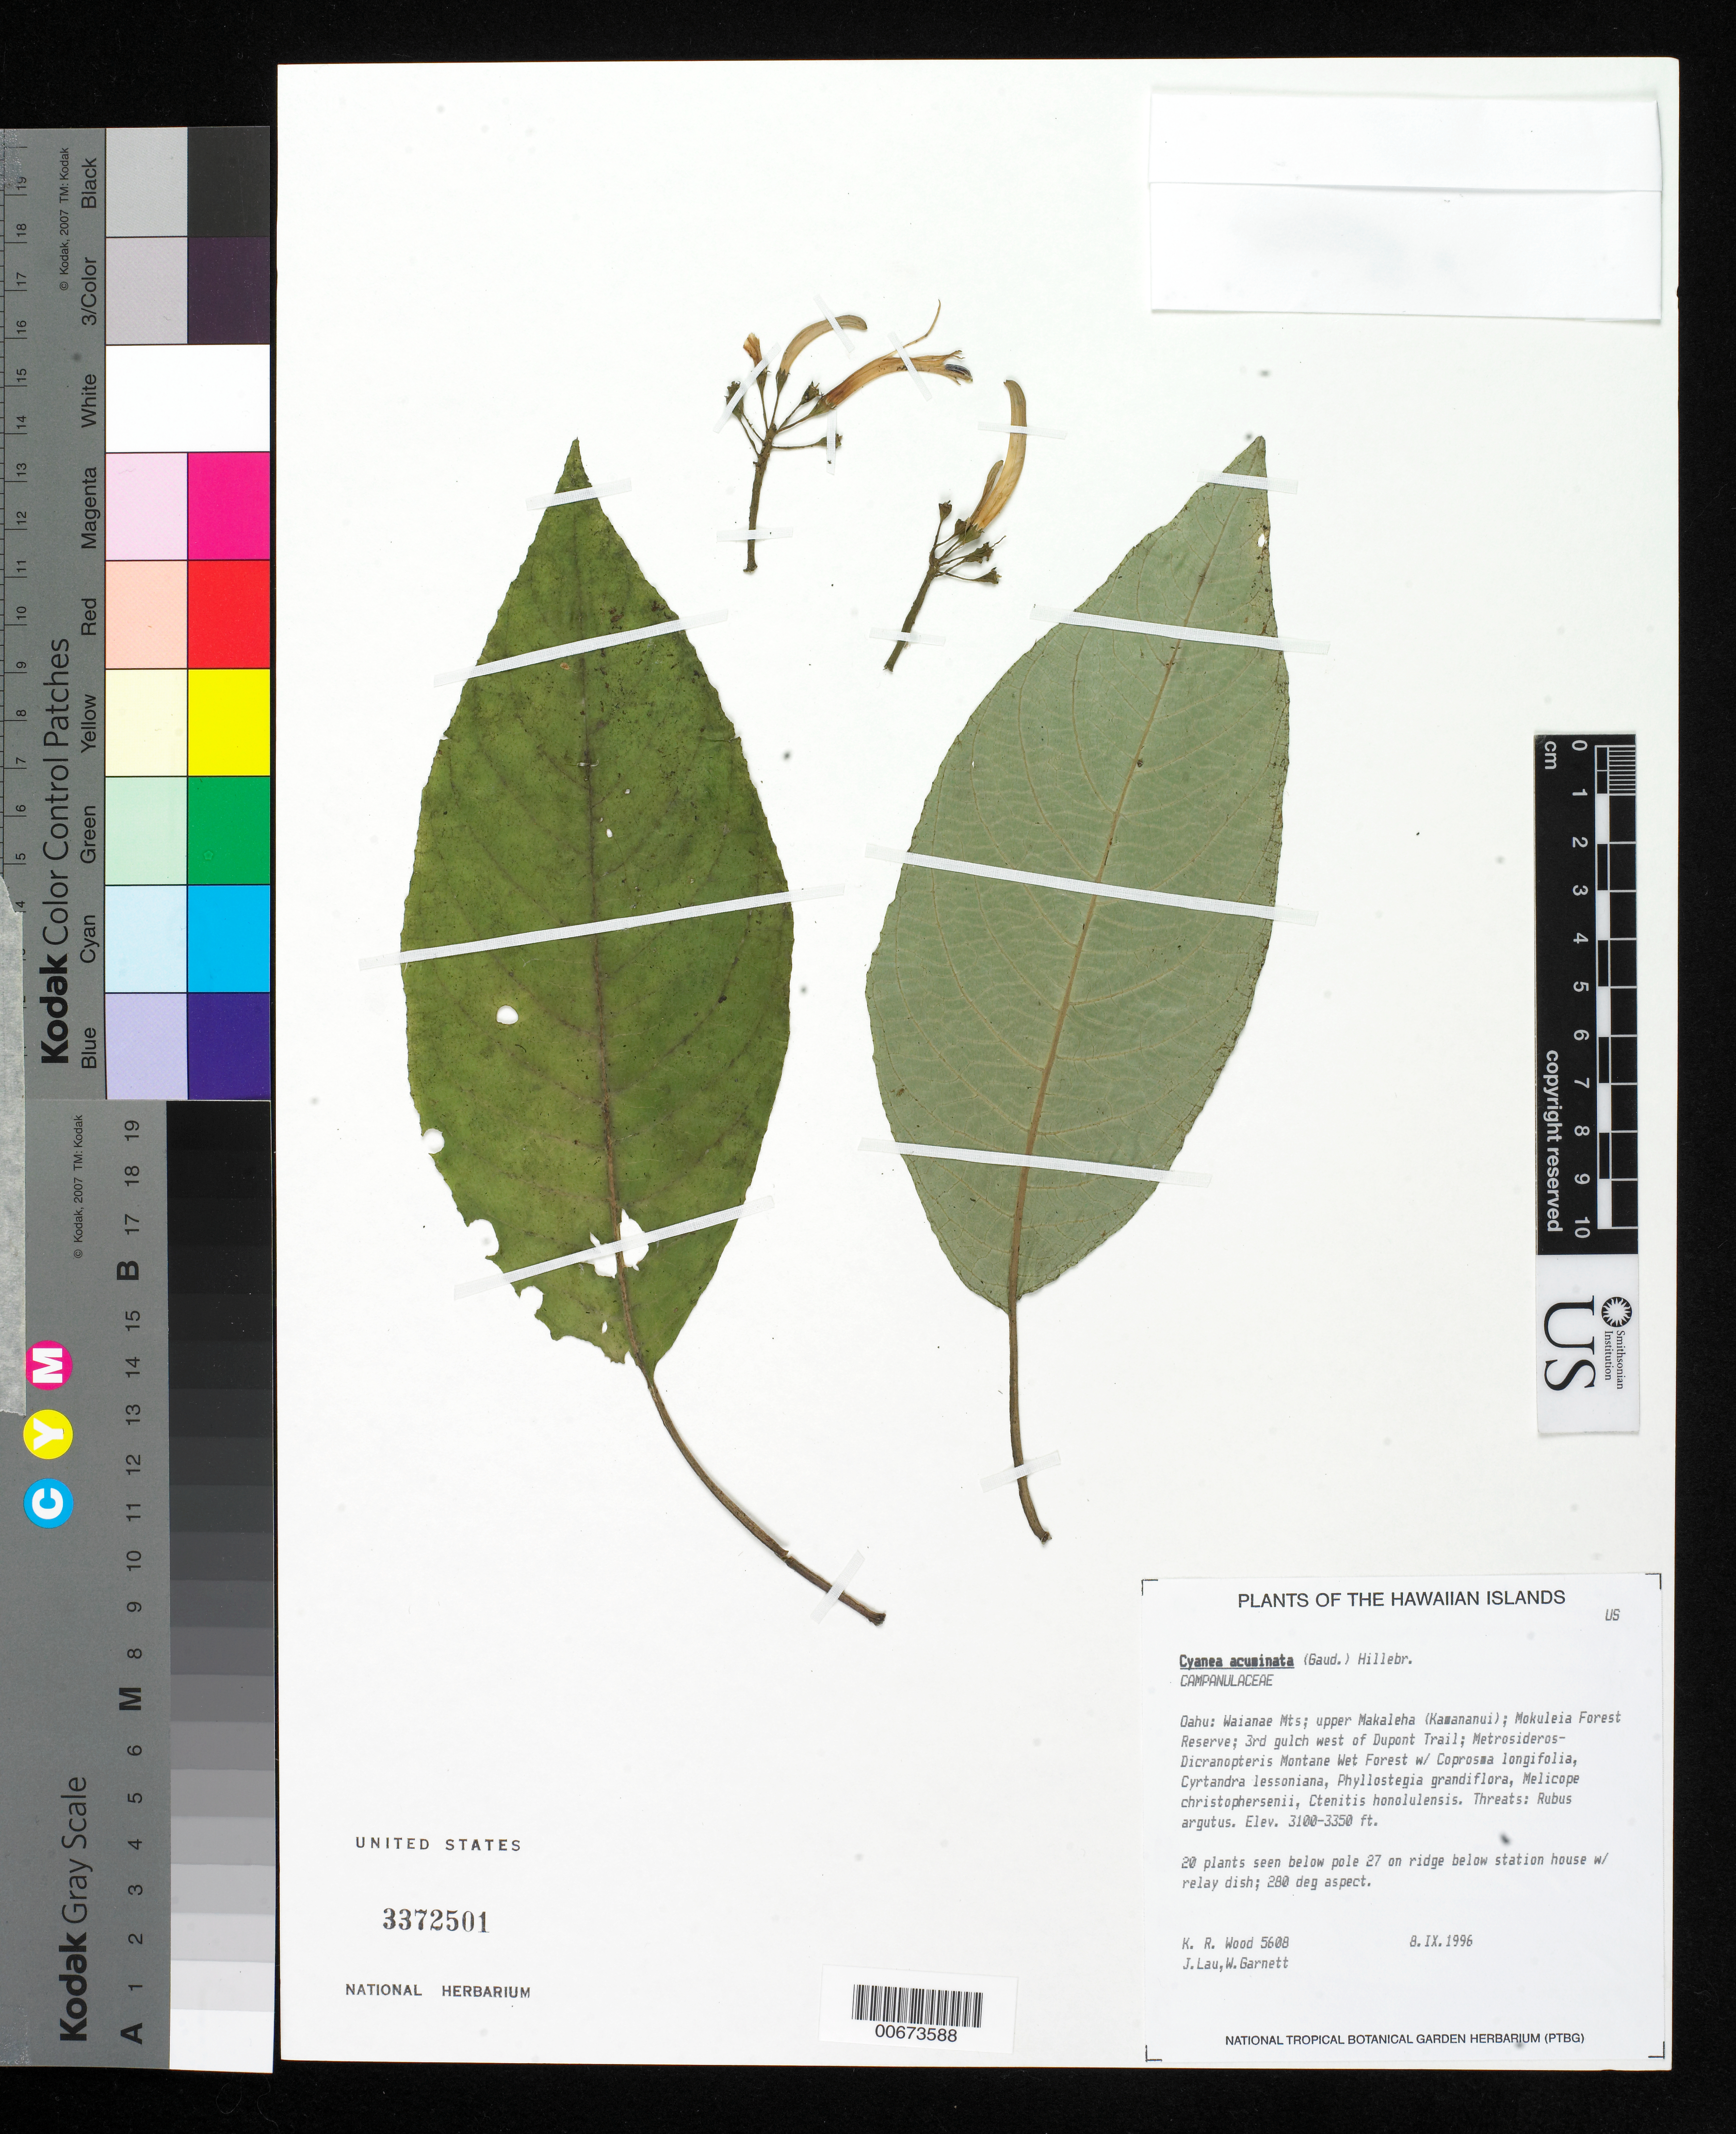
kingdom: Plantae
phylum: Tracheophyta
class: Magnoliopsida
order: Asterales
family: Campanulaceae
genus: Cyanea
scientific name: Cyanea acuminata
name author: (Gaudich.) Hillebr.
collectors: K. R. Wood, J. Lau & W. Garnett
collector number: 5608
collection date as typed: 8 Sep 1996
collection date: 1996-09-08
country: United States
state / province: Hawaii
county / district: Honolulu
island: Oahu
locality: Wai'anae Mts, upper Makaleha (Kamananui), Mokule'ia Forest Reserve, 3rd gulch W of Dupont Trail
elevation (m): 944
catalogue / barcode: US 3372501